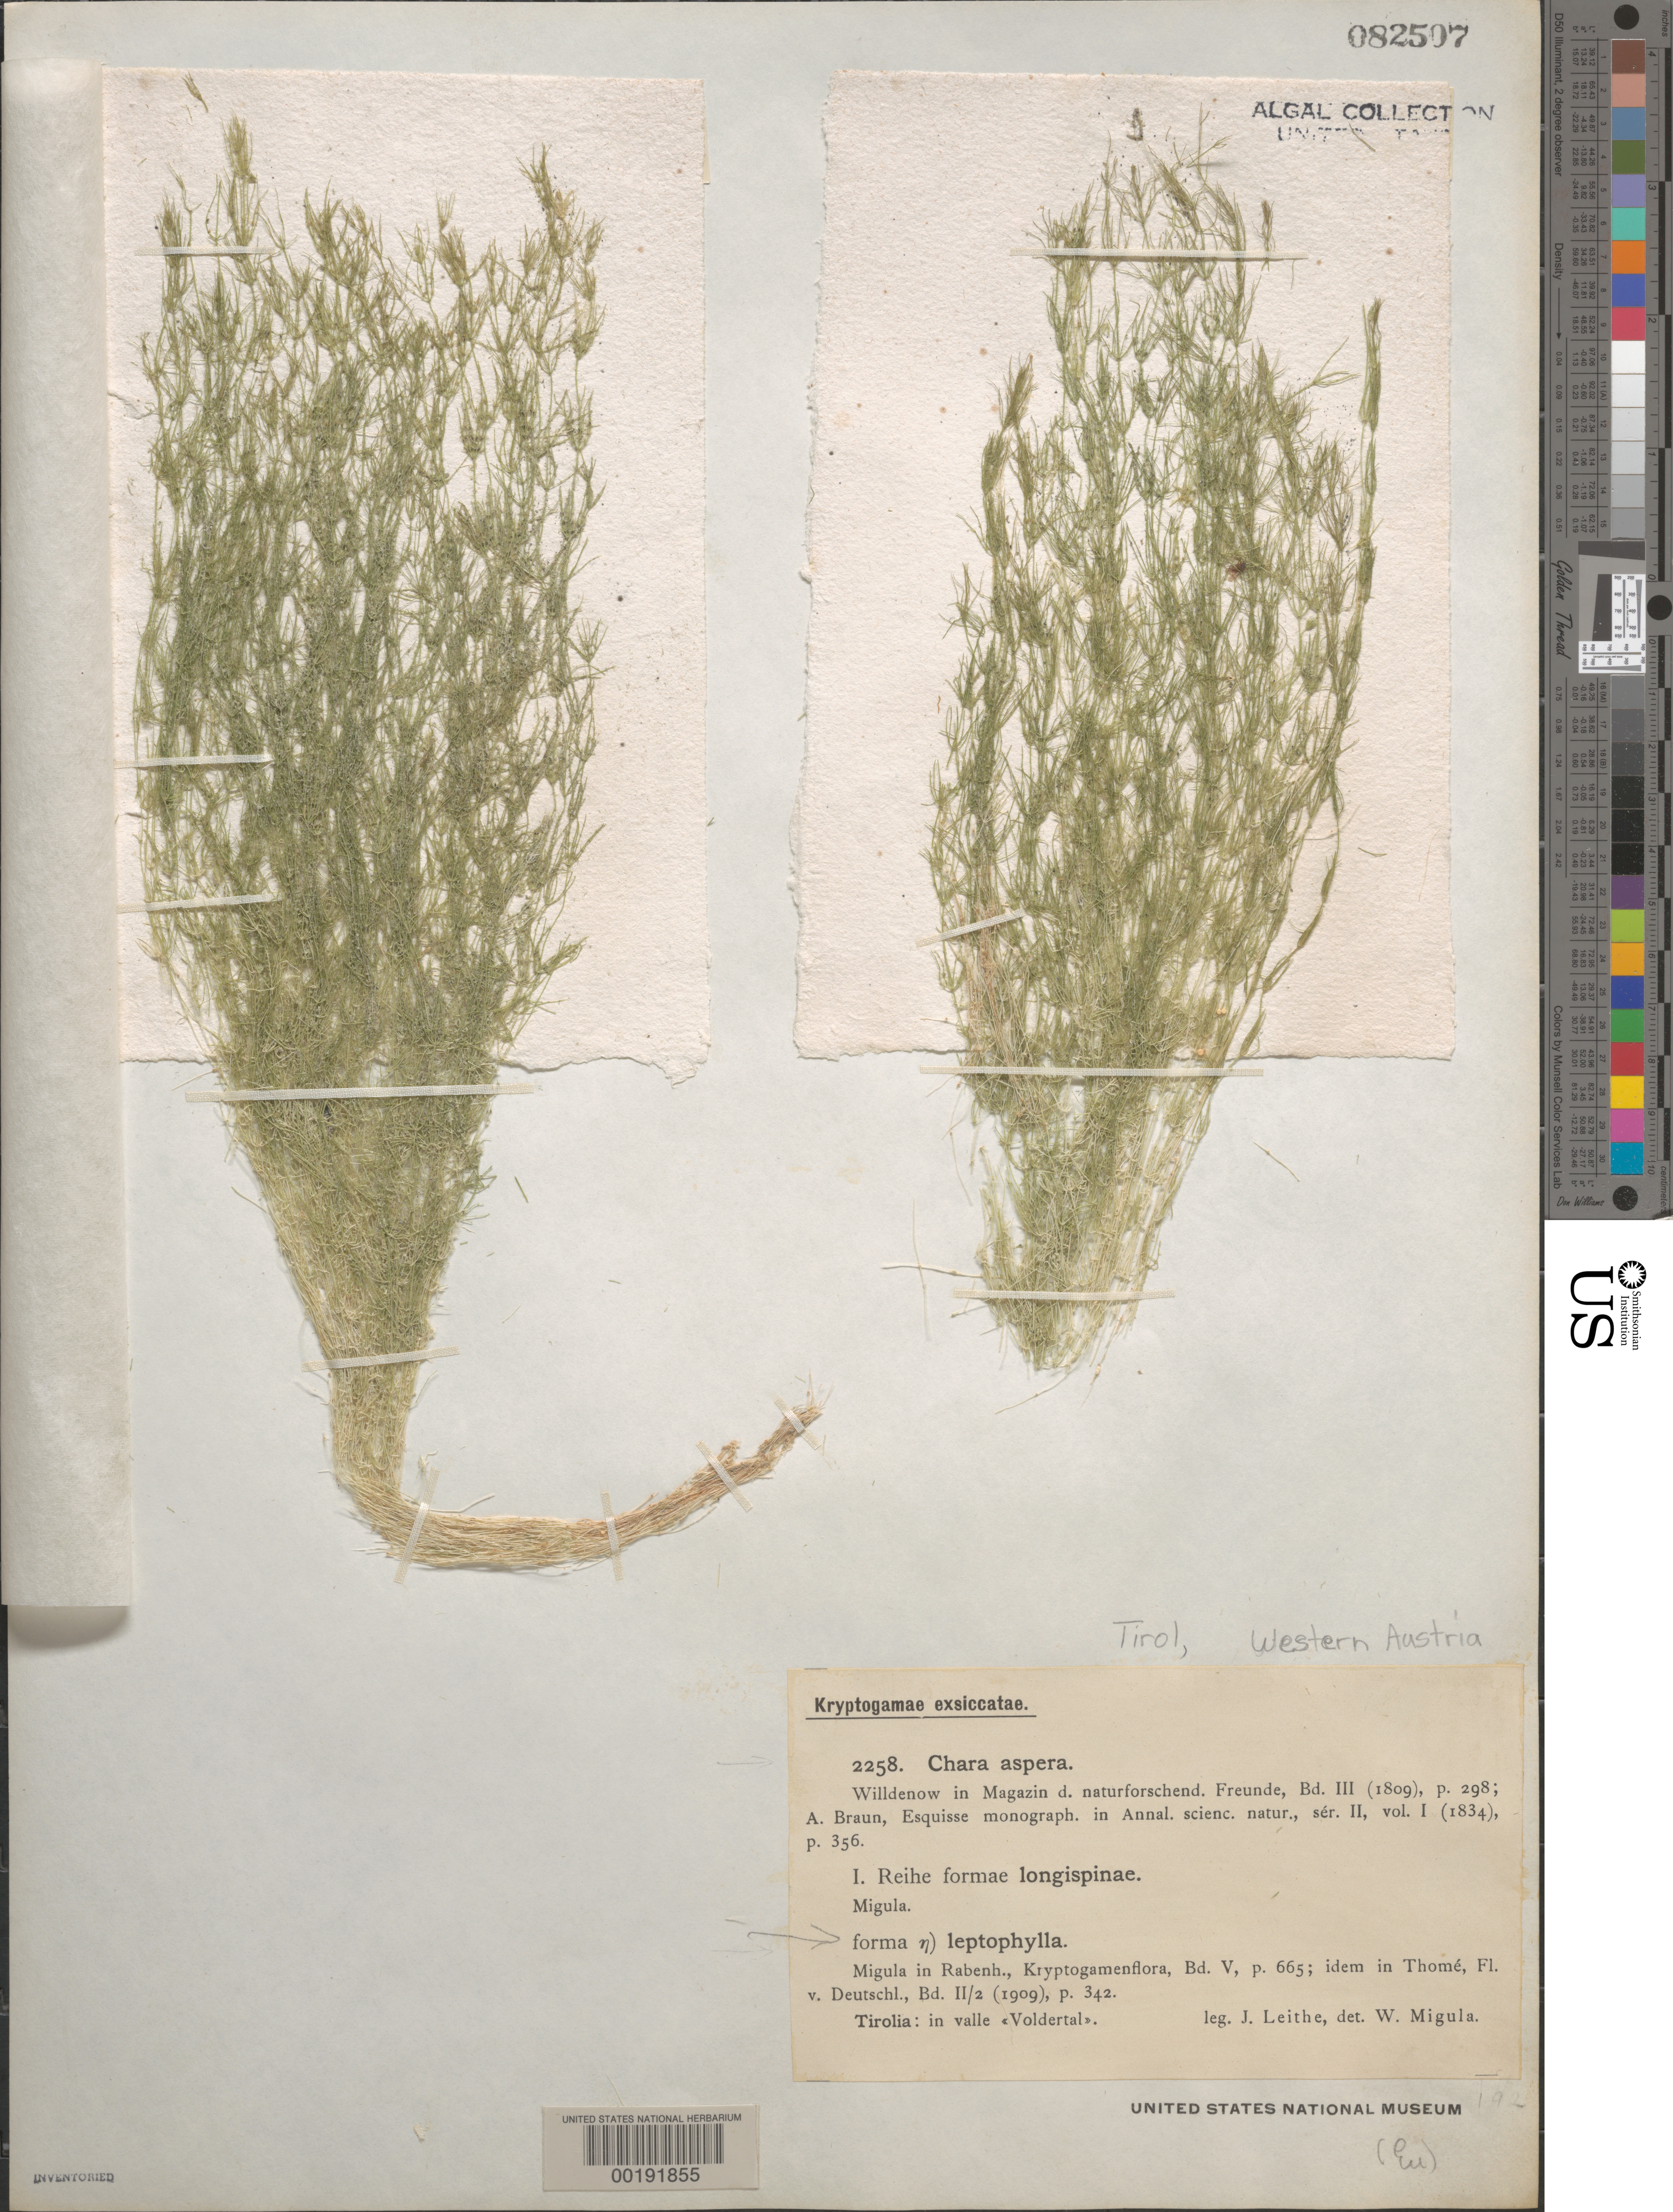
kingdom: Plantae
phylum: Charophyta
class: Charophyceae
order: Charales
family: Characeae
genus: Chara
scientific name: Chara aspera f. leptophylla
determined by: Migula, W.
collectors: J. Leithe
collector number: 2258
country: Austria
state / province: Tirol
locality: Voldertal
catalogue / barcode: US 82507